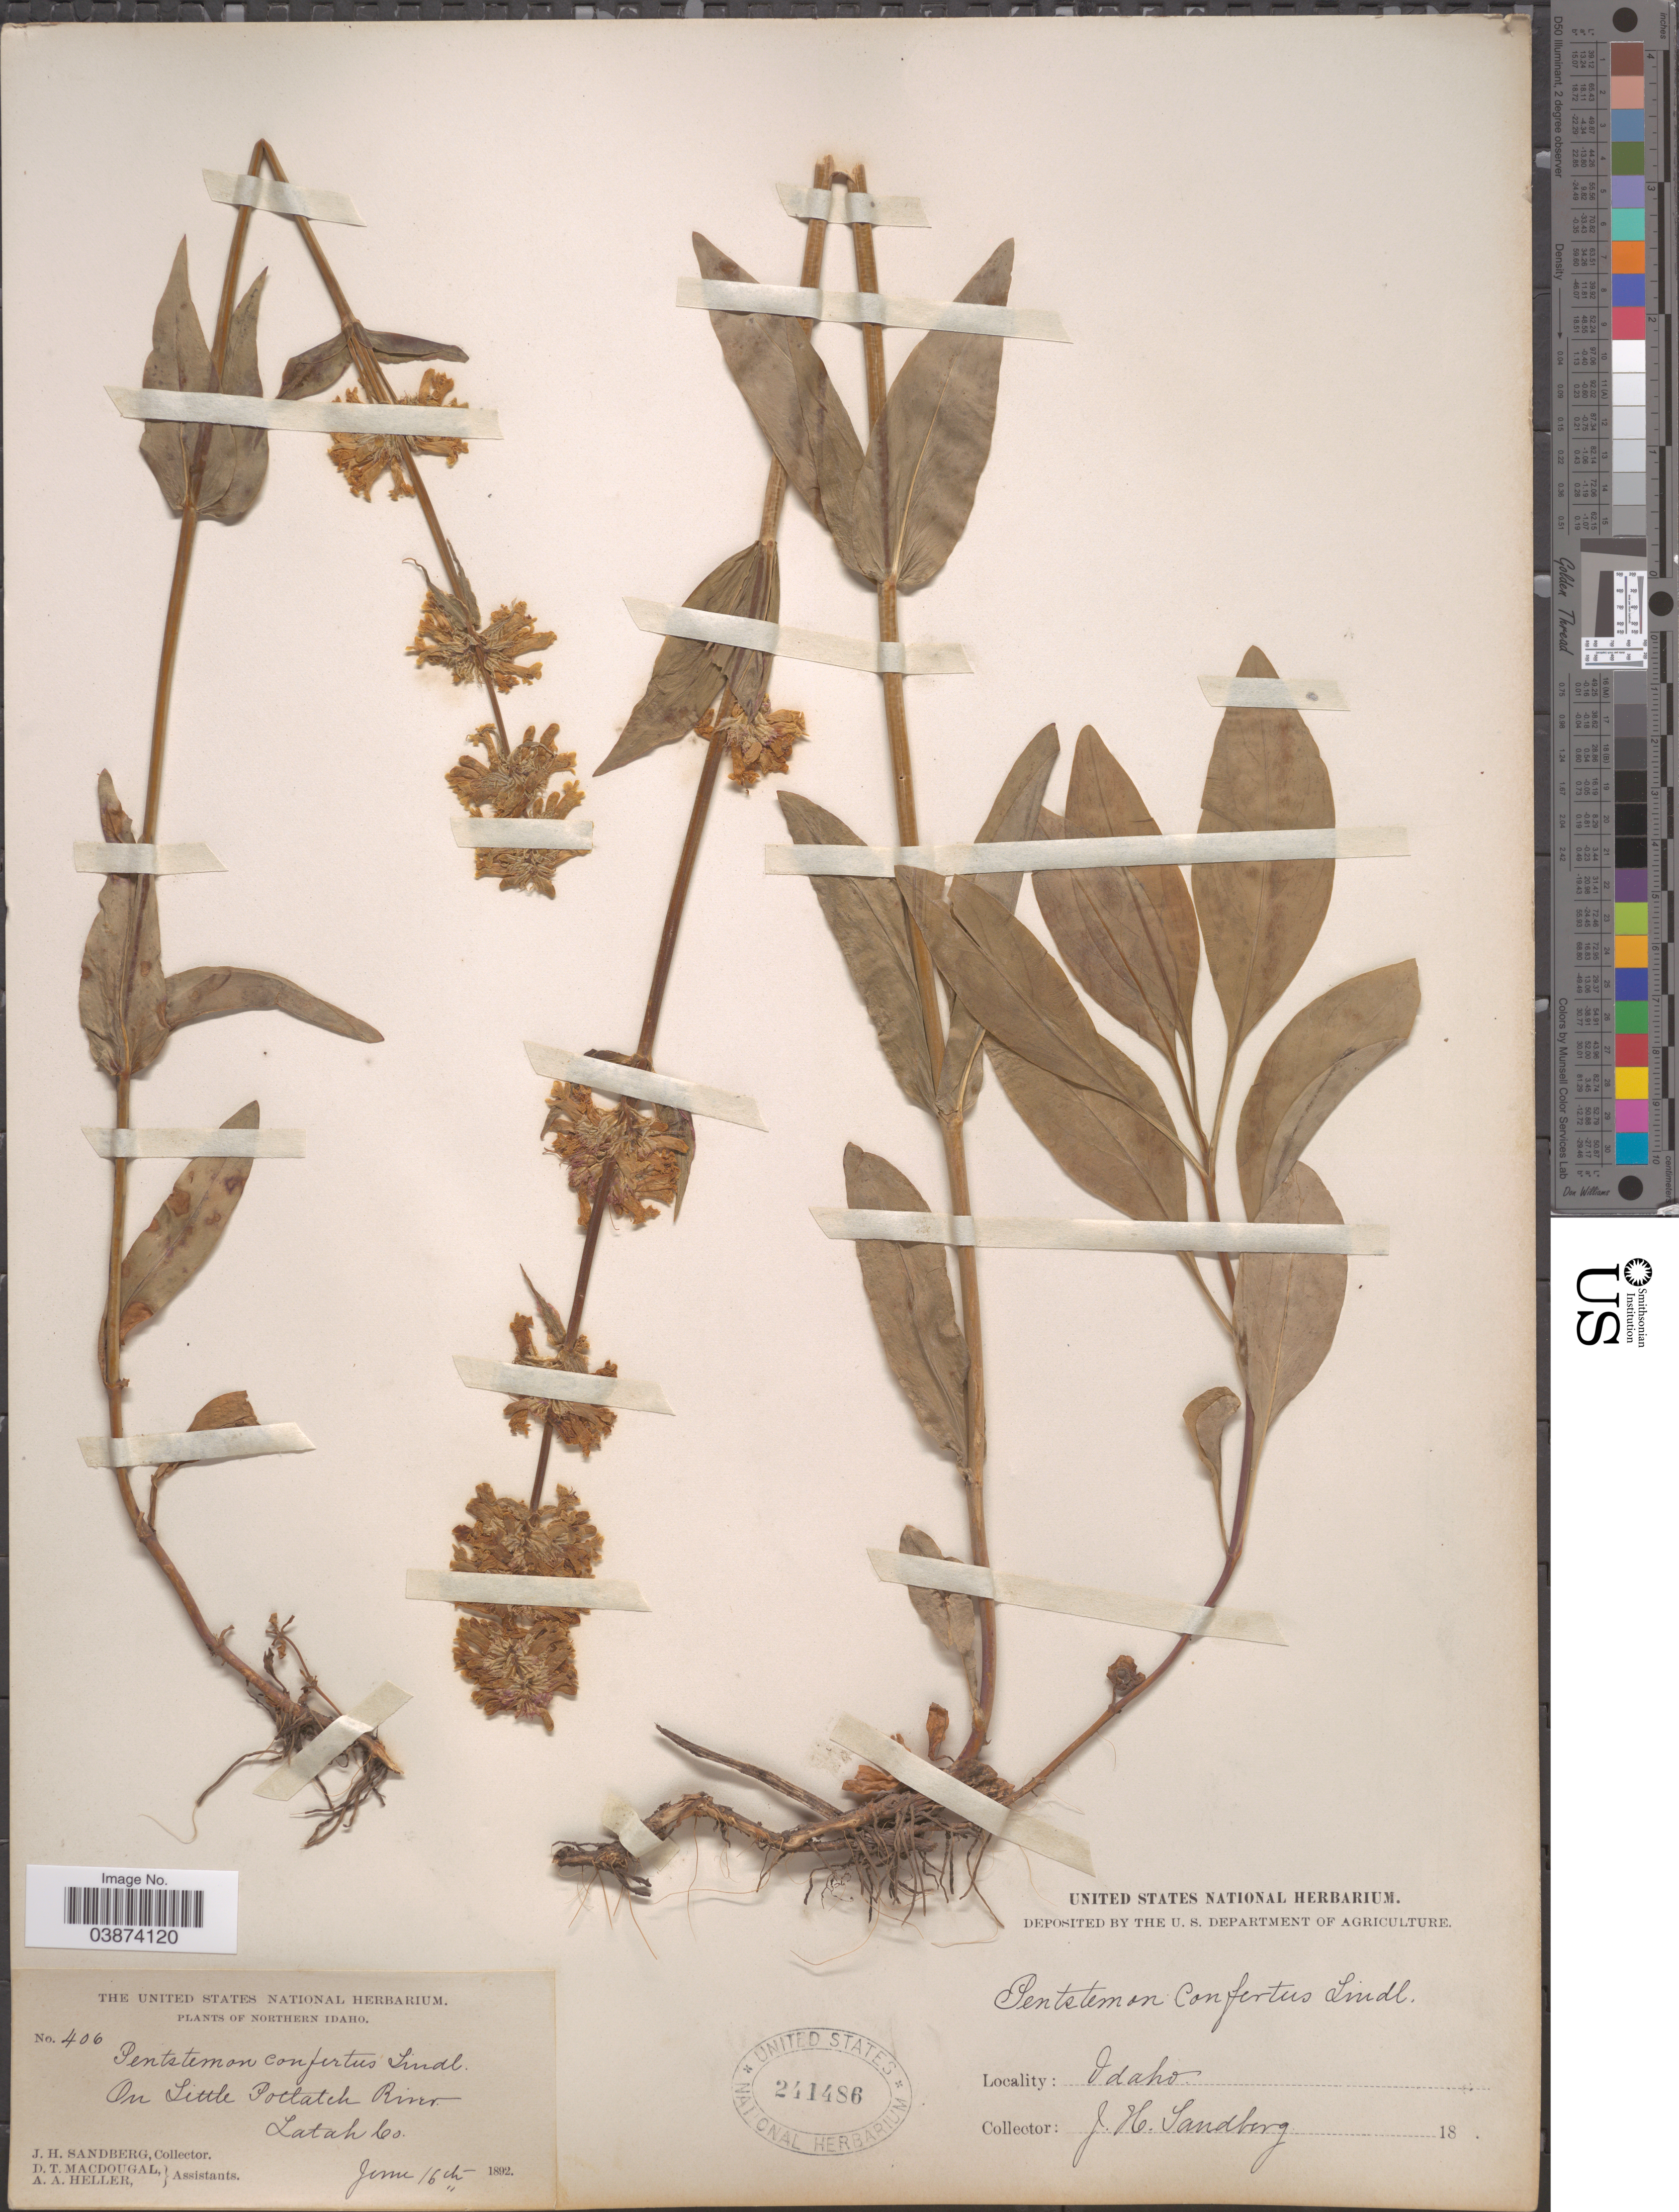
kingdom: Plantae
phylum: Tracheophyta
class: Magnoliopsida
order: Lamiales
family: Plantaginaceae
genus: Penstemon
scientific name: Penstemon confertus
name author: Douglas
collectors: J. H. Sandberg, D. T. MacDougal & A. A. Heller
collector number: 406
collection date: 1892-06-16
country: United States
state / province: Idaho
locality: Northern Idaho. On Little Pottatch River, Latah Co.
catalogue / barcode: US 241486